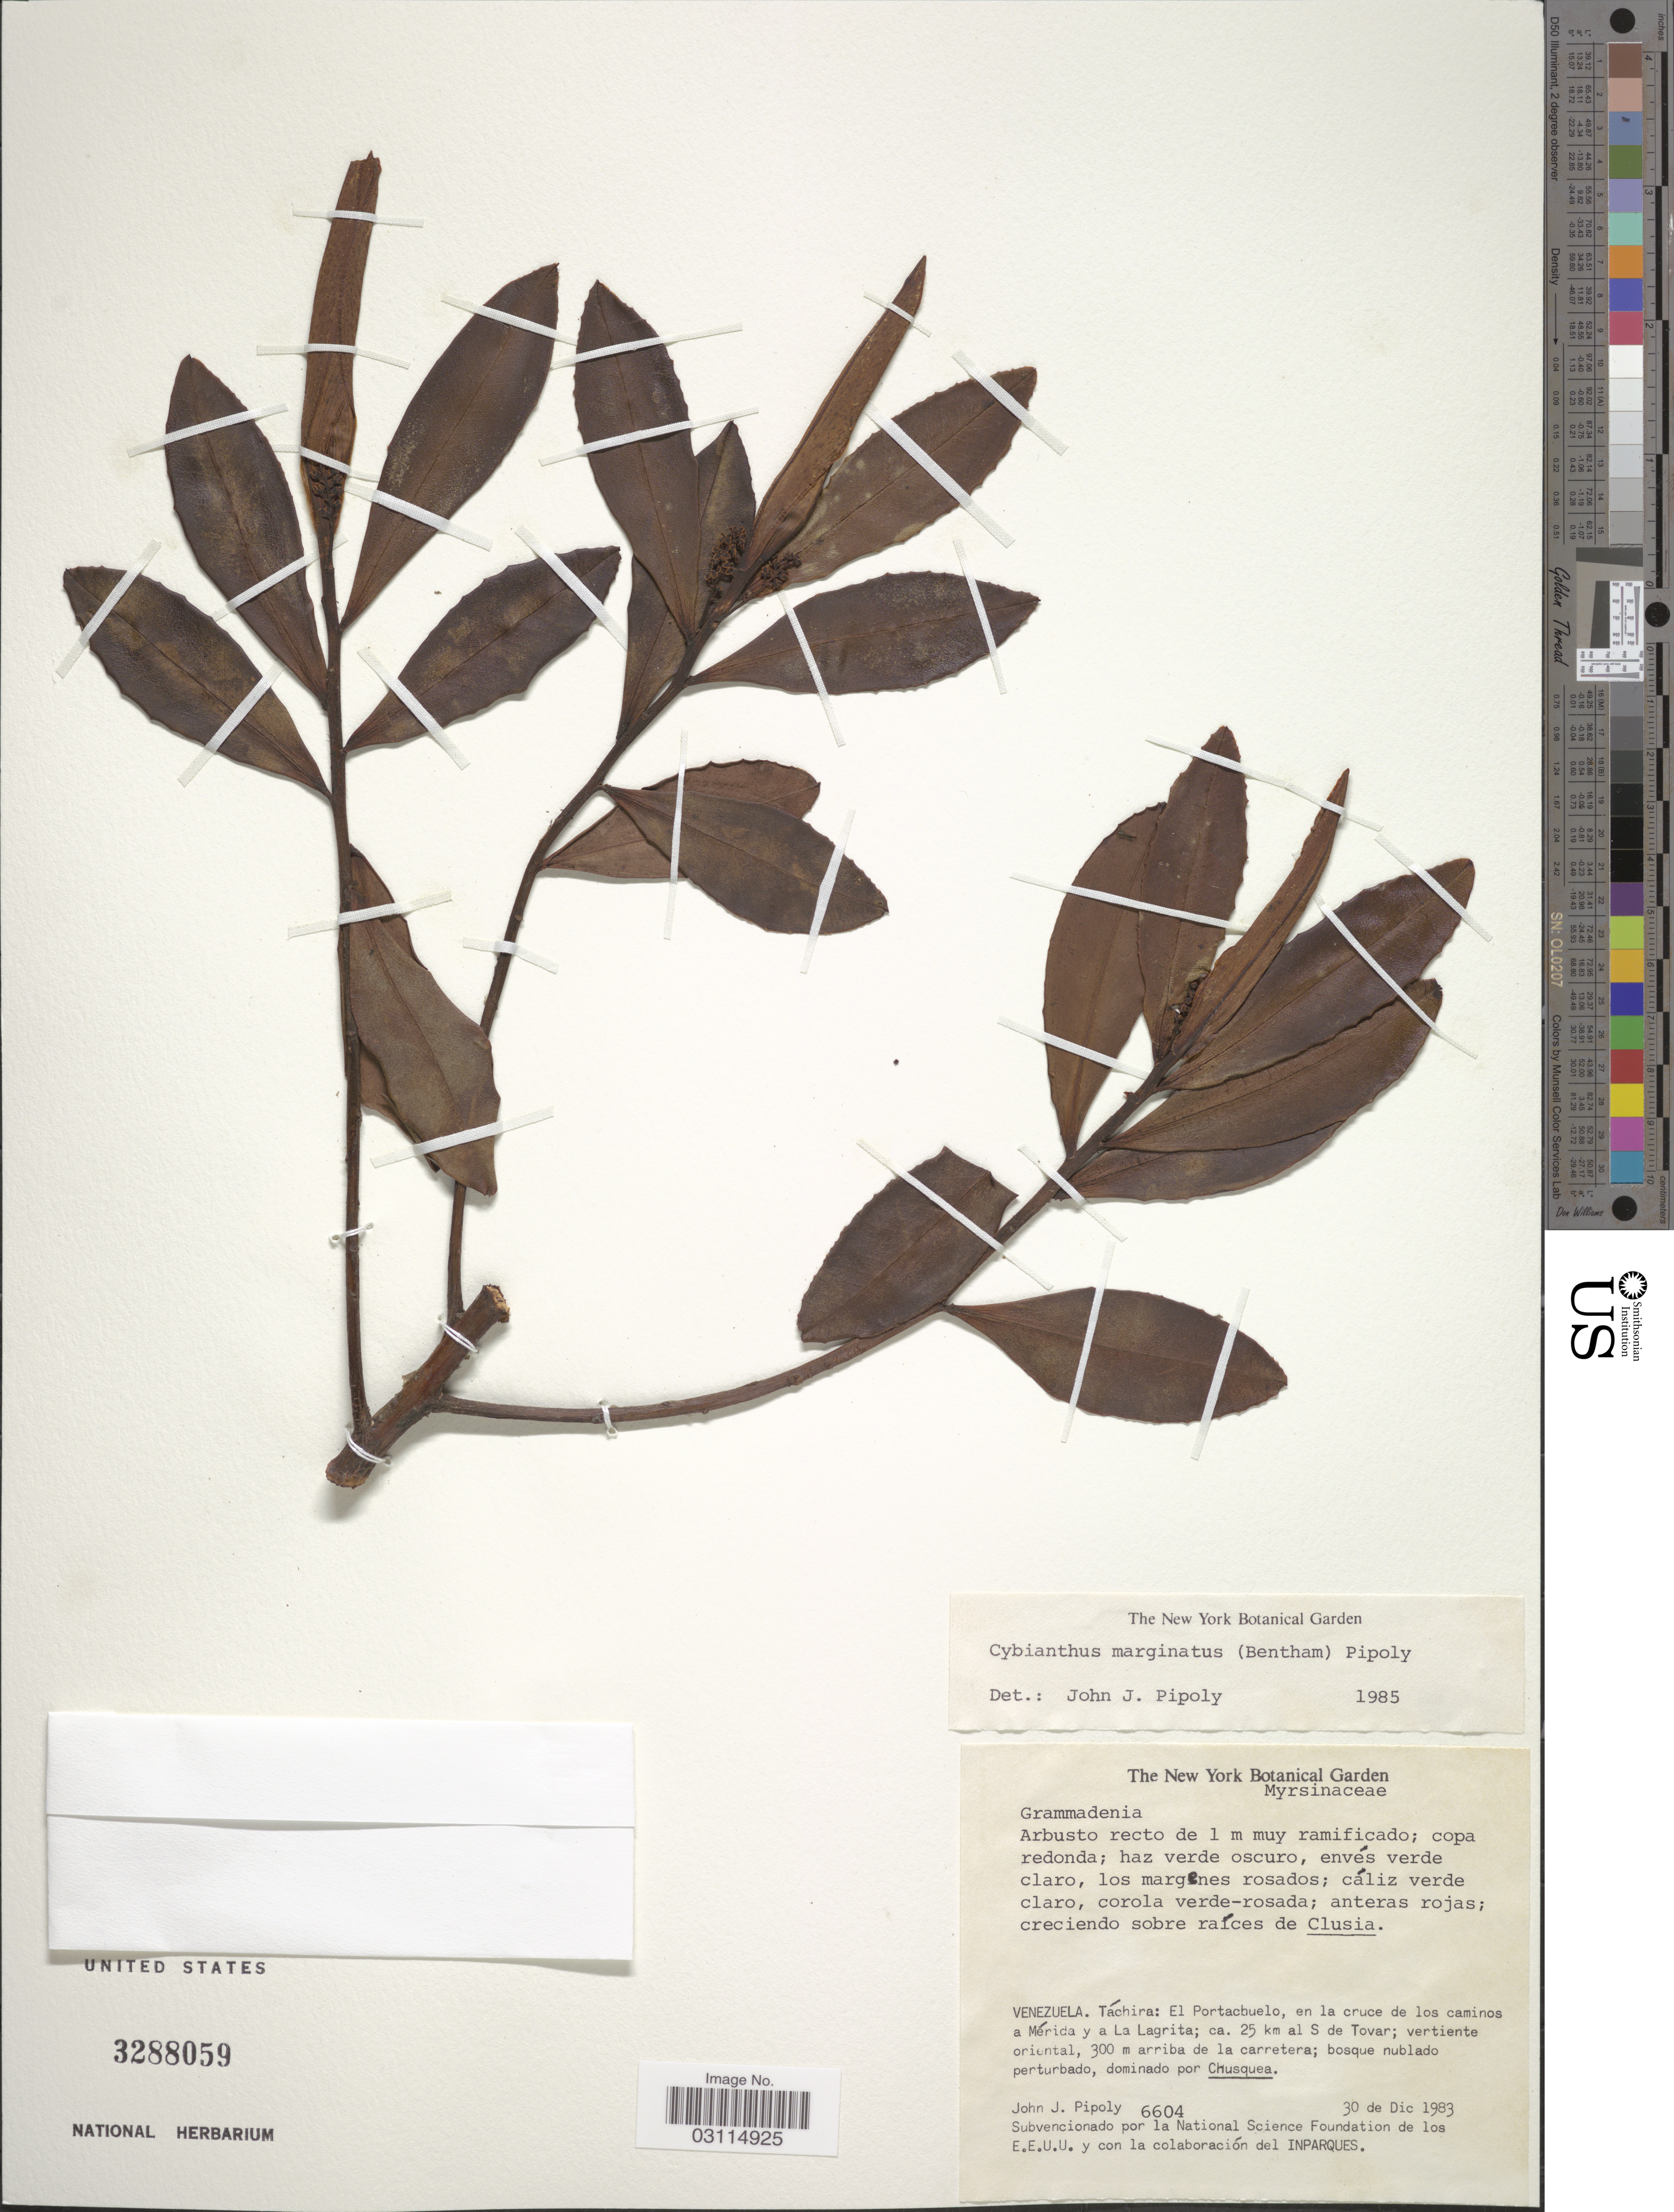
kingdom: Plantae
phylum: Tracheophyta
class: Magnoliopsida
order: Ericales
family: Primulaceae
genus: Cybianthus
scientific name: Cybianthus marginatus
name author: (Benth.) Pipoly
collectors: J. J. Pipoly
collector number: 6604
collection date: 1983-12-30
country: Venezuela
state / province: Tachira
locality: El Portachuelo, en la cruce de los caminos a Mérida y al La Lagrita; ca. 25 km al S de Tovar; vertiente oriental, 300 m arriba de la carretera.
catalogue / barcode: US 3288059